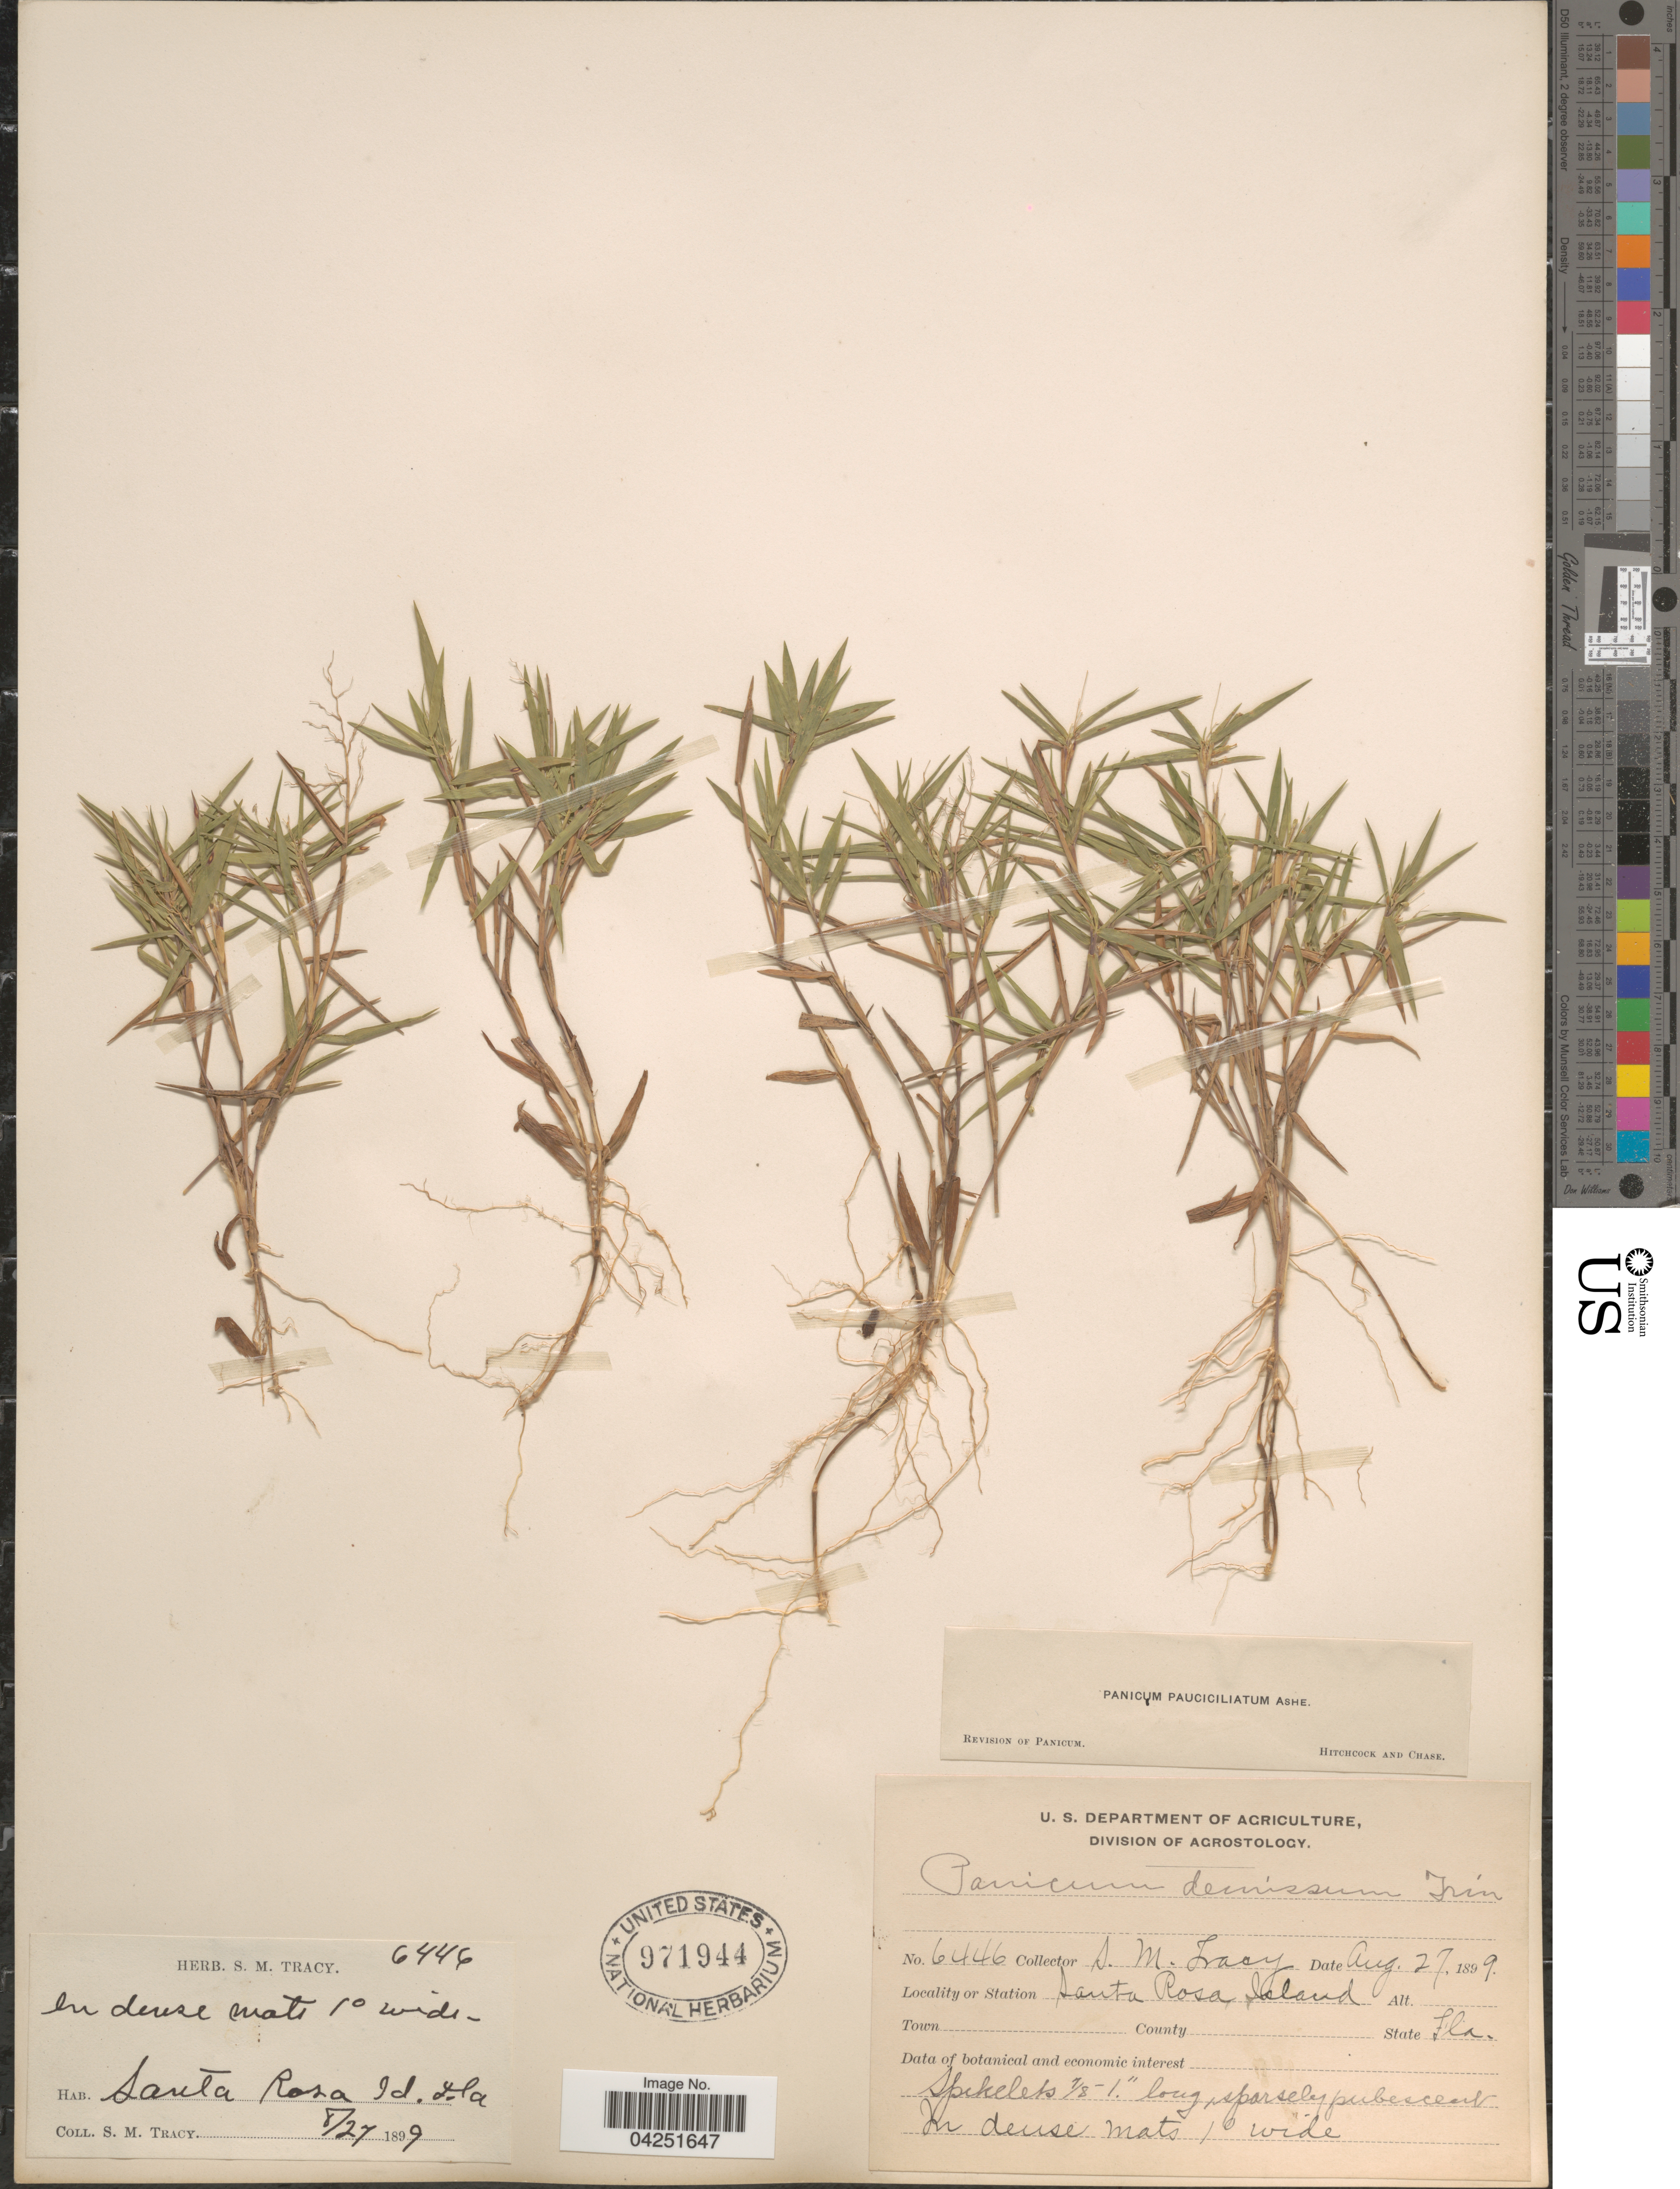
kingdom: Plantae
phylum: Tracheophyta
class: Liliopsida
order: Poales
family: Poaceae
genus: Dichanthelium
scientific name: Dichanthelium acuminatum var. acuminatum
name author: (Sw.) Gould & C.A. Clark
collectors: S. M. Tracy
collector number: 6446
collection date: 1899-08-27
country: United States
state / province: Florida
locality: Santa Rosa Island.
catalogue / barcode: US 971944